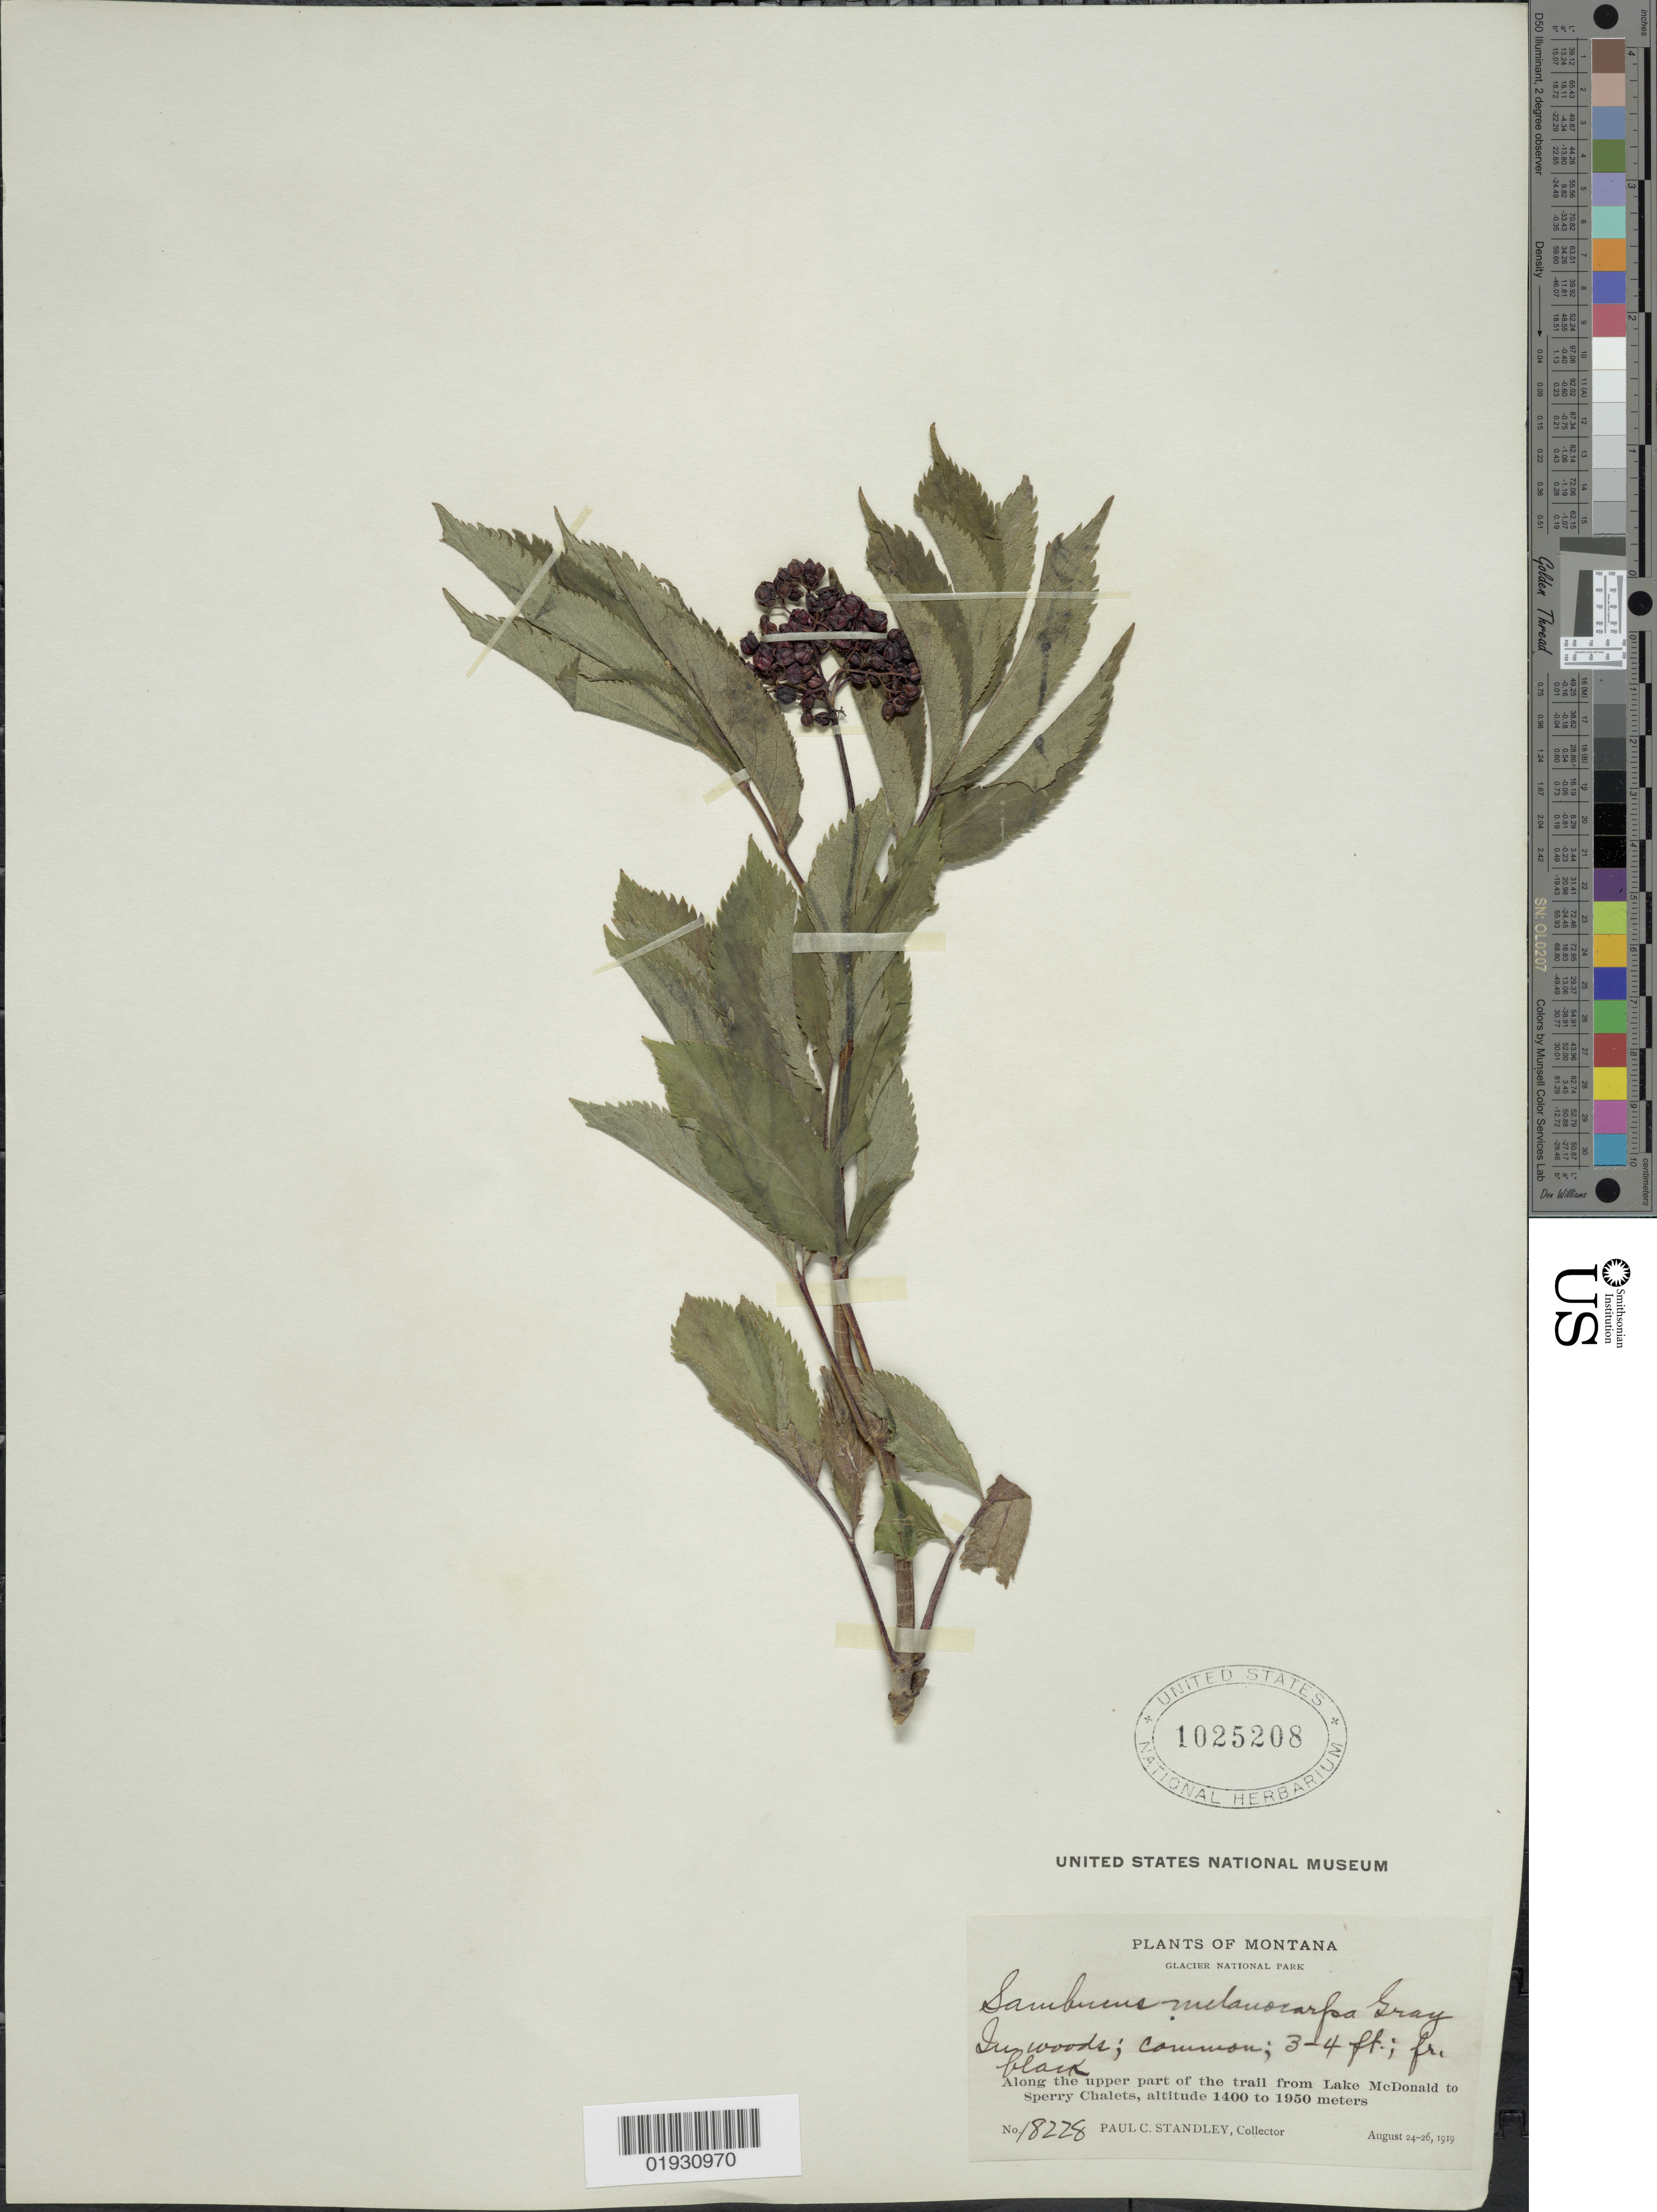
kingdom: Plantae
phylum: Tracheophyta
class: Magnoliopsida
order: Dipsacales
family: Viburnaceae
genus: Sambucus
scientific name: Sambucus melanocarpa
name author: A. Gray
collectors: P. C. Standley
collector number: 18228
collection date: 1919-08-24/1919-08-26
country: United States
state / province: Montana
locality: Glacier National Park. Along the upper part of the trail from Lake McDonald to Sperry Chalets.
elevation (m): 1400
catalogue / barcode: US 1025208